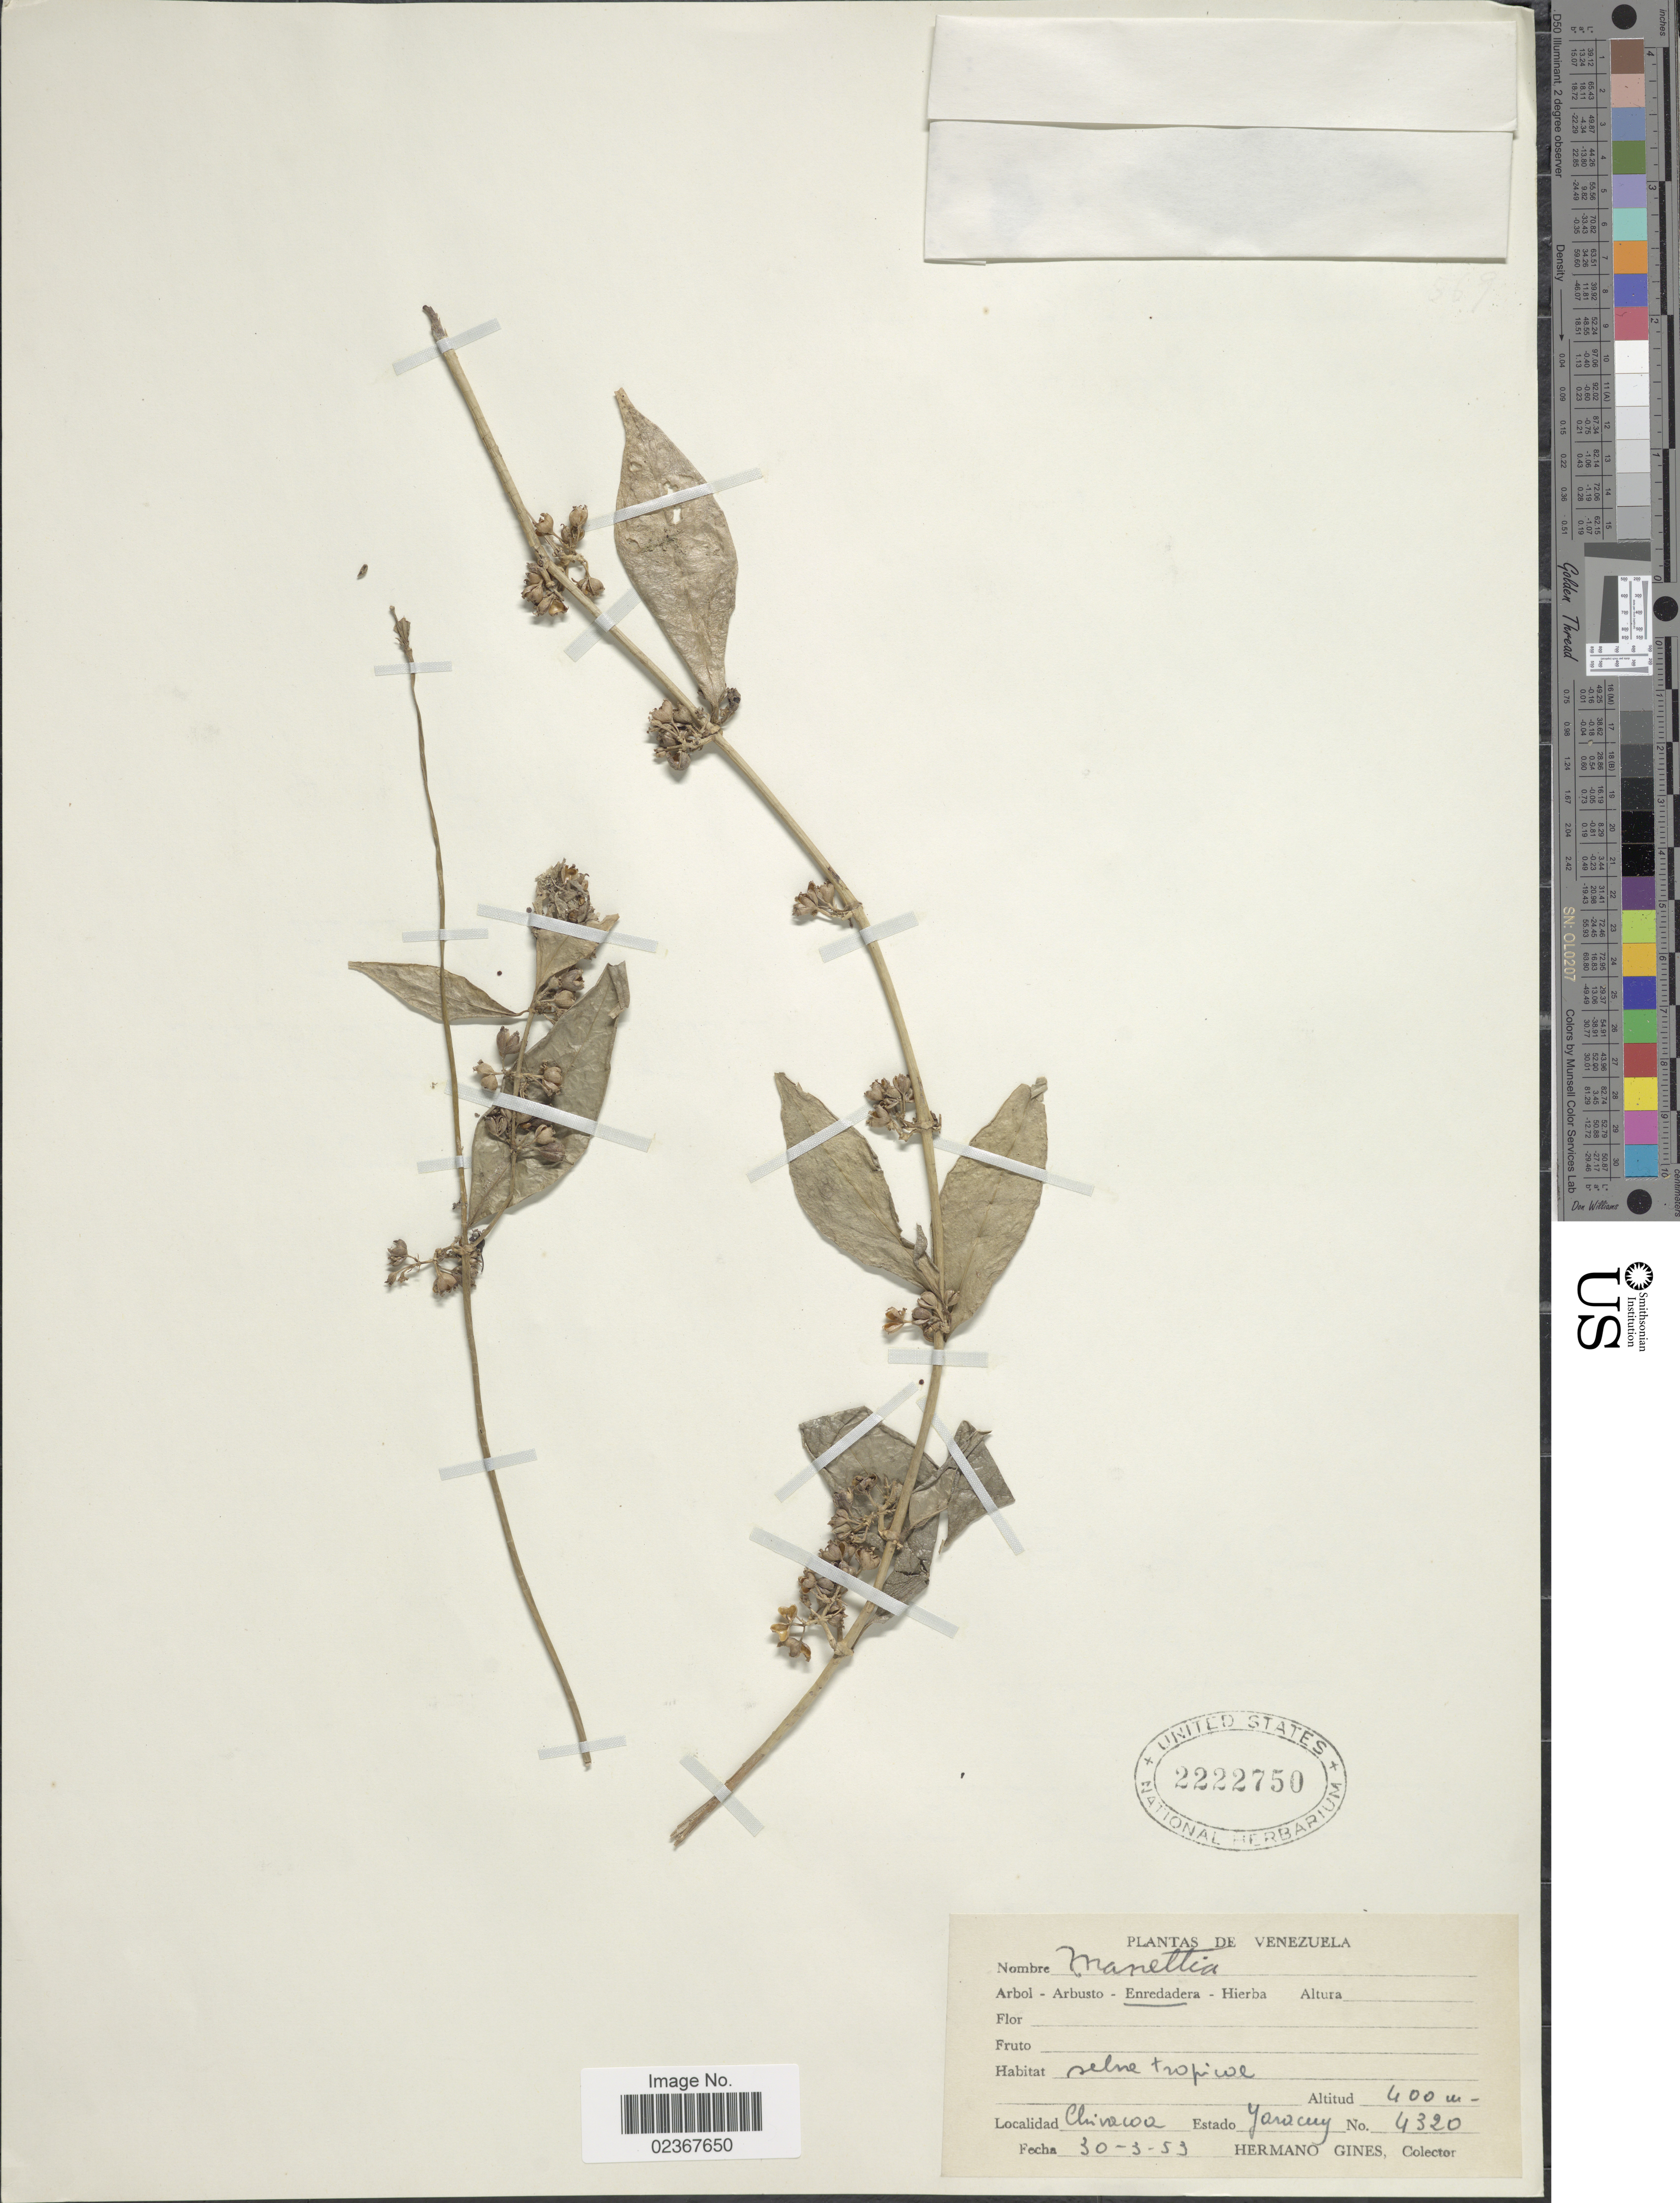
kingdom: Plantae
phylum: Tracheophyta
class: Magnoliopsida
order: Gentianales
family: Rubiaceae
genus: Manettia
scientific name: Manettia sp.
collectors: Bro. Gines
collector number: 4320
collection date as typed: Transcribed d/m/y: 30/3/53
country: Venezuela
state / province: Yaracuy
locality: Chivacoa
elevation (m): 400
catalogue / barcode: US 2222750